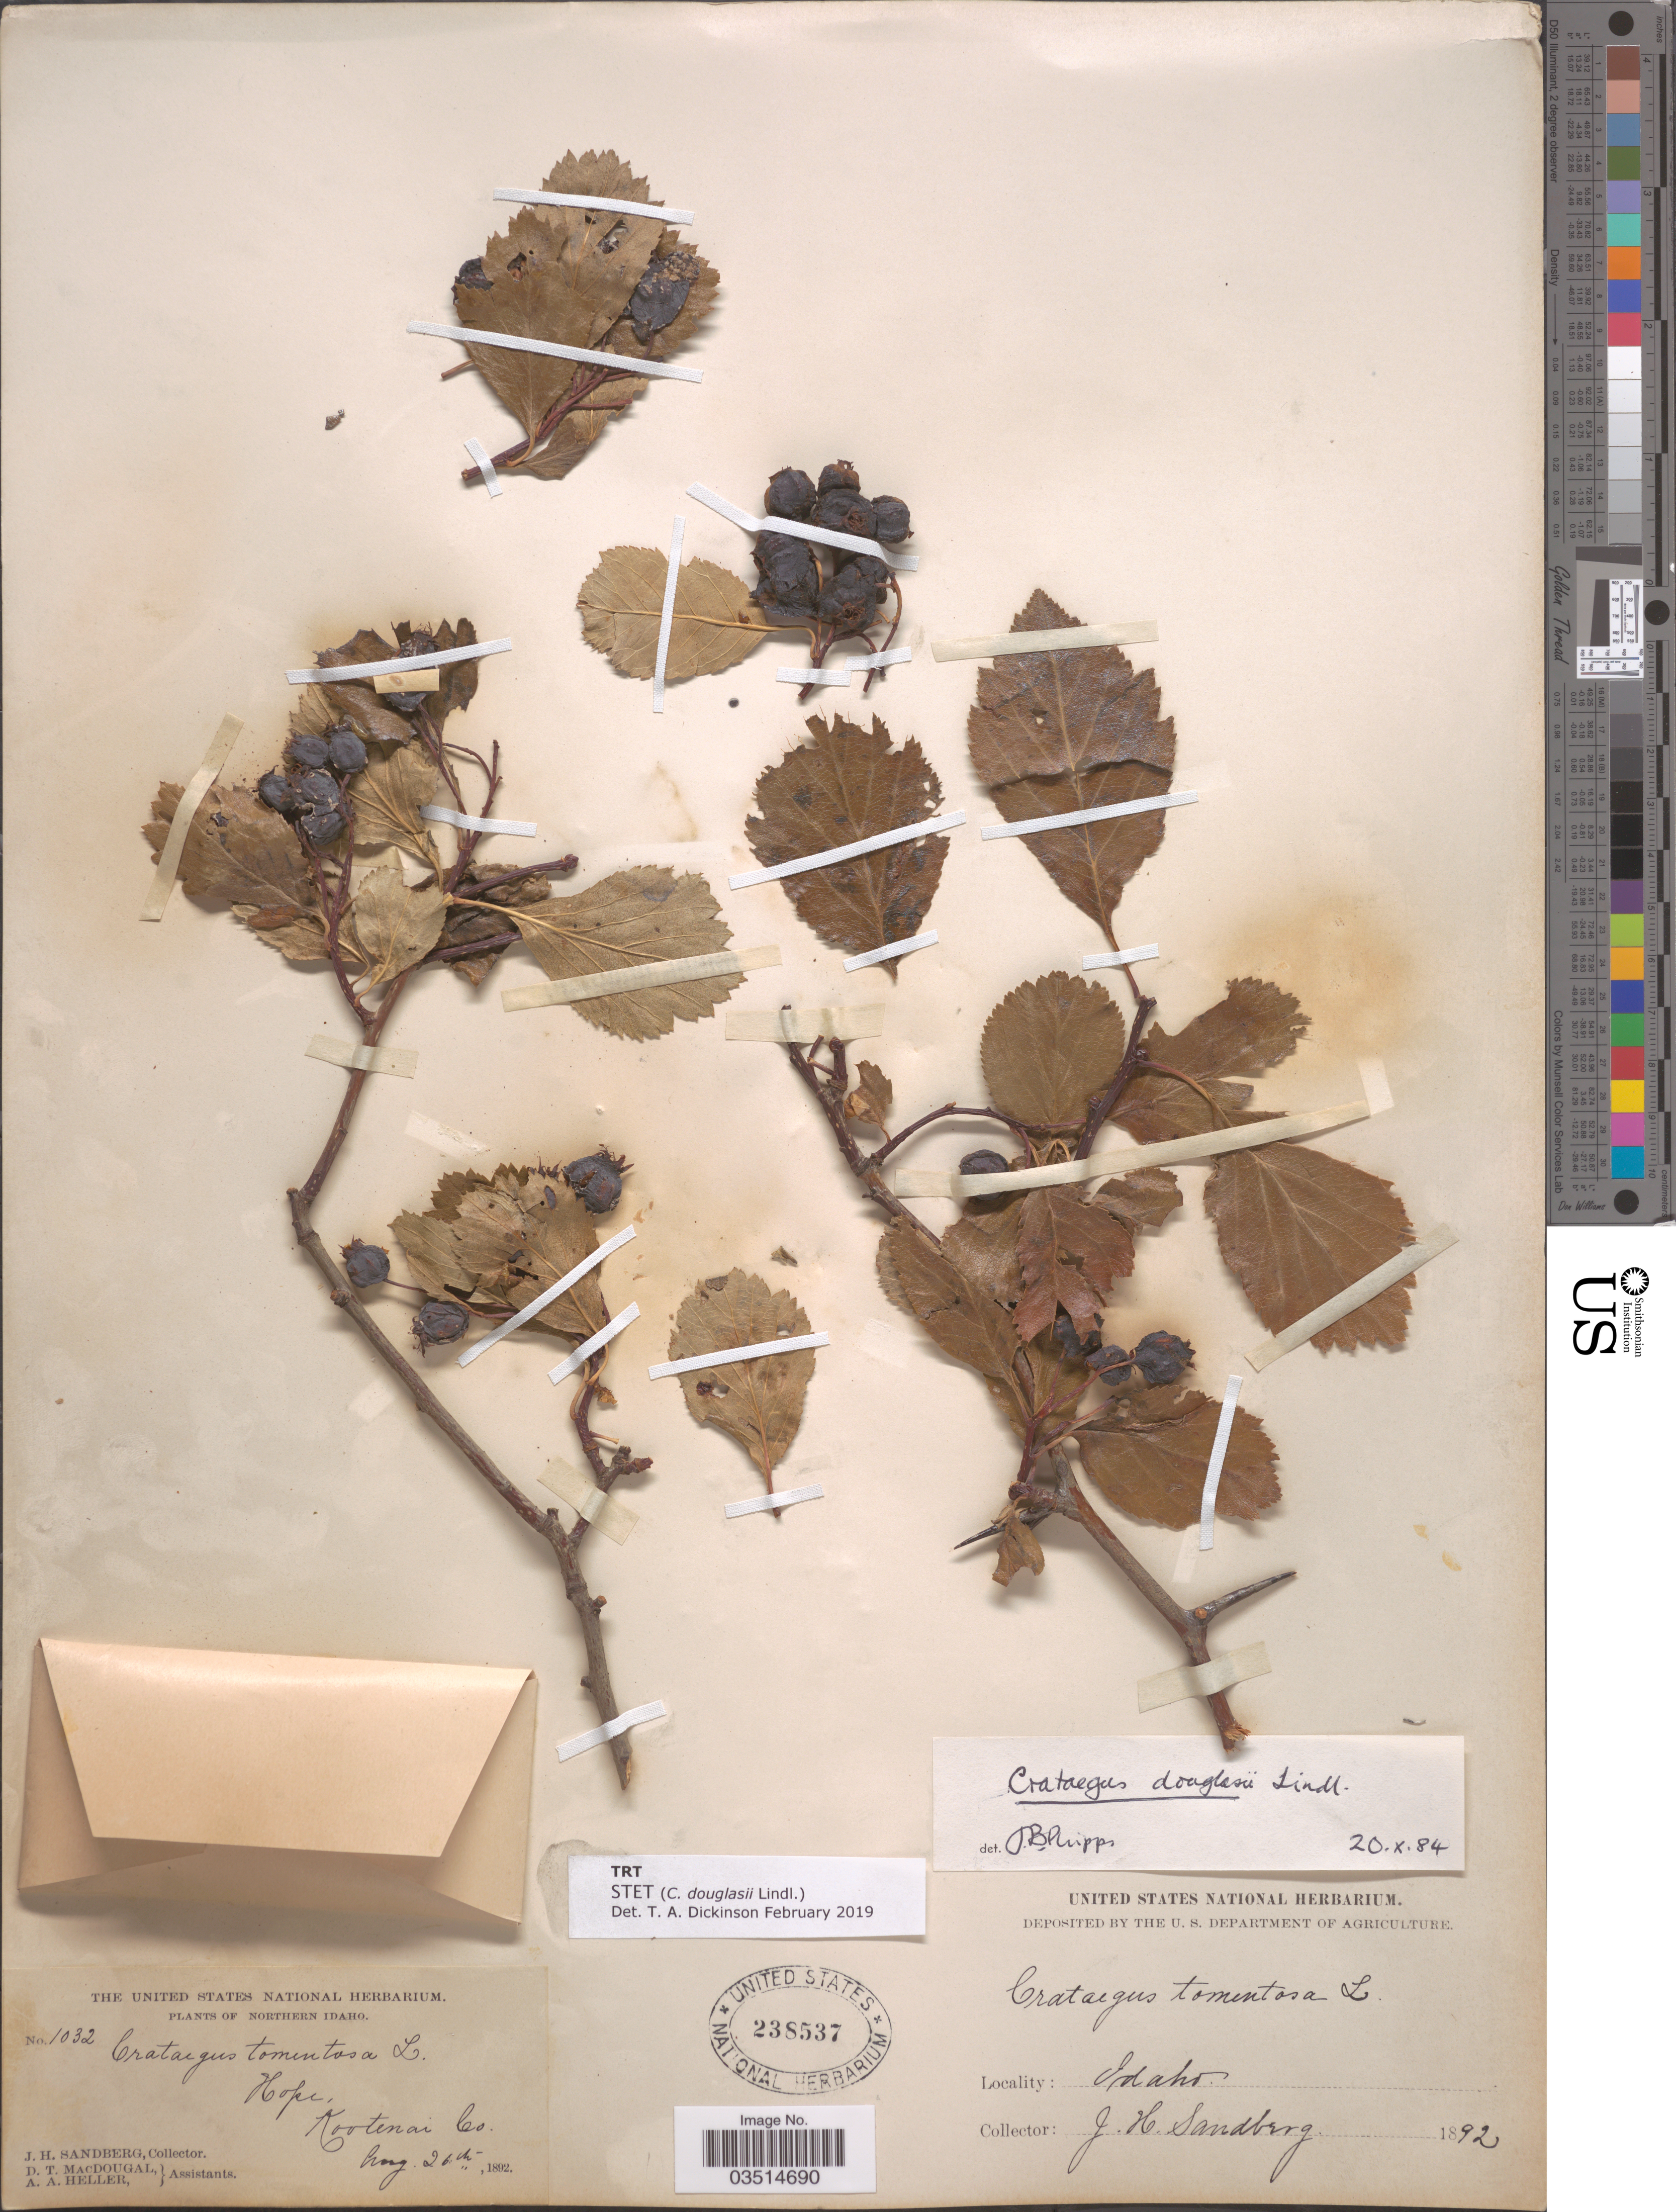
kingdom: Plantae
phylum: Tracheophyta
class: Magnoliopsida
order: Rosales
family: Rosaceae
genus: Crataegus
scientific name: Crataegus douglasii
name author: Lindl.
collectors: J. H. Sandberg, D. T. MacDougal & A. A. Heller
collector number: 1032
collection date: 1892-08-26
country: United States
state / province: Idaho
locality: Northern Idaho. Hope, Kootenai Co.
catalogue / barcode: US 238537